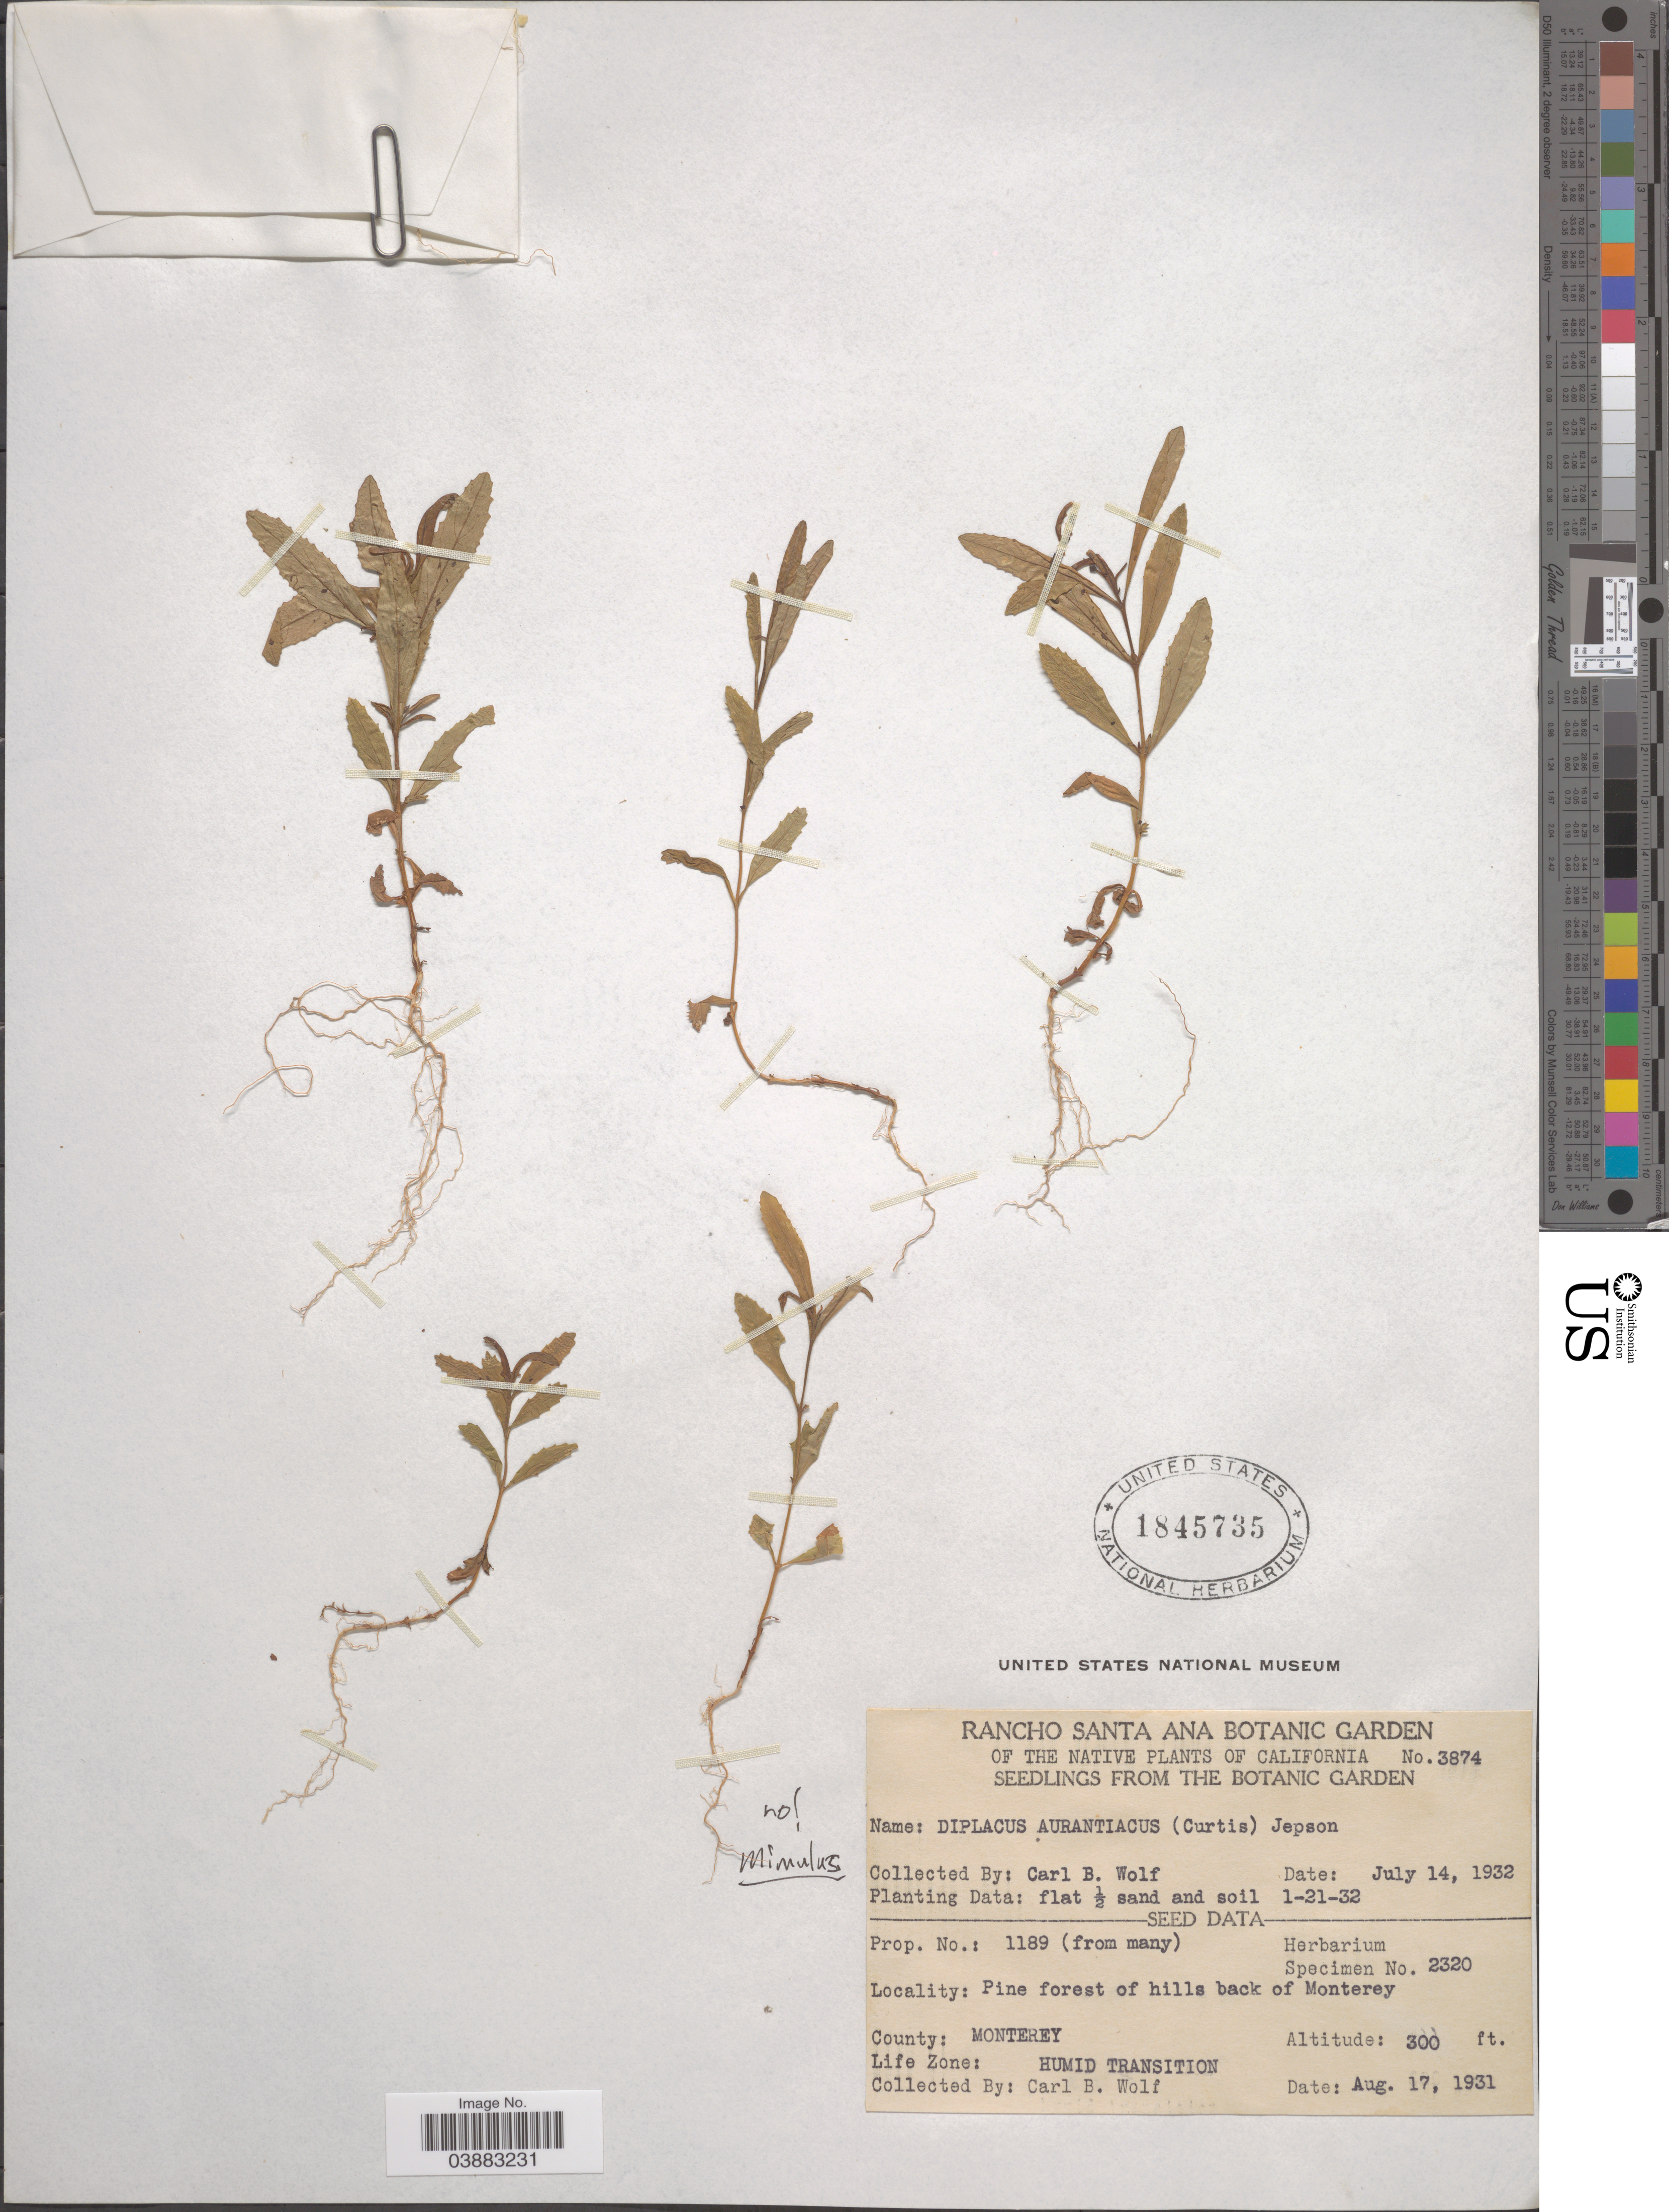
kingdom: Plantae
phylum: Tracheophyta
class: Magnoliopsida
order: Lamiales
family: Phrymaceae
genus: Mimulus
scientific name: Mimulus sp.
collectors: C. B. Wolf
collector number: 3874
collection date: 1932-07-14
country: United States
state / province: California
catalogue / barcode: US 1845735